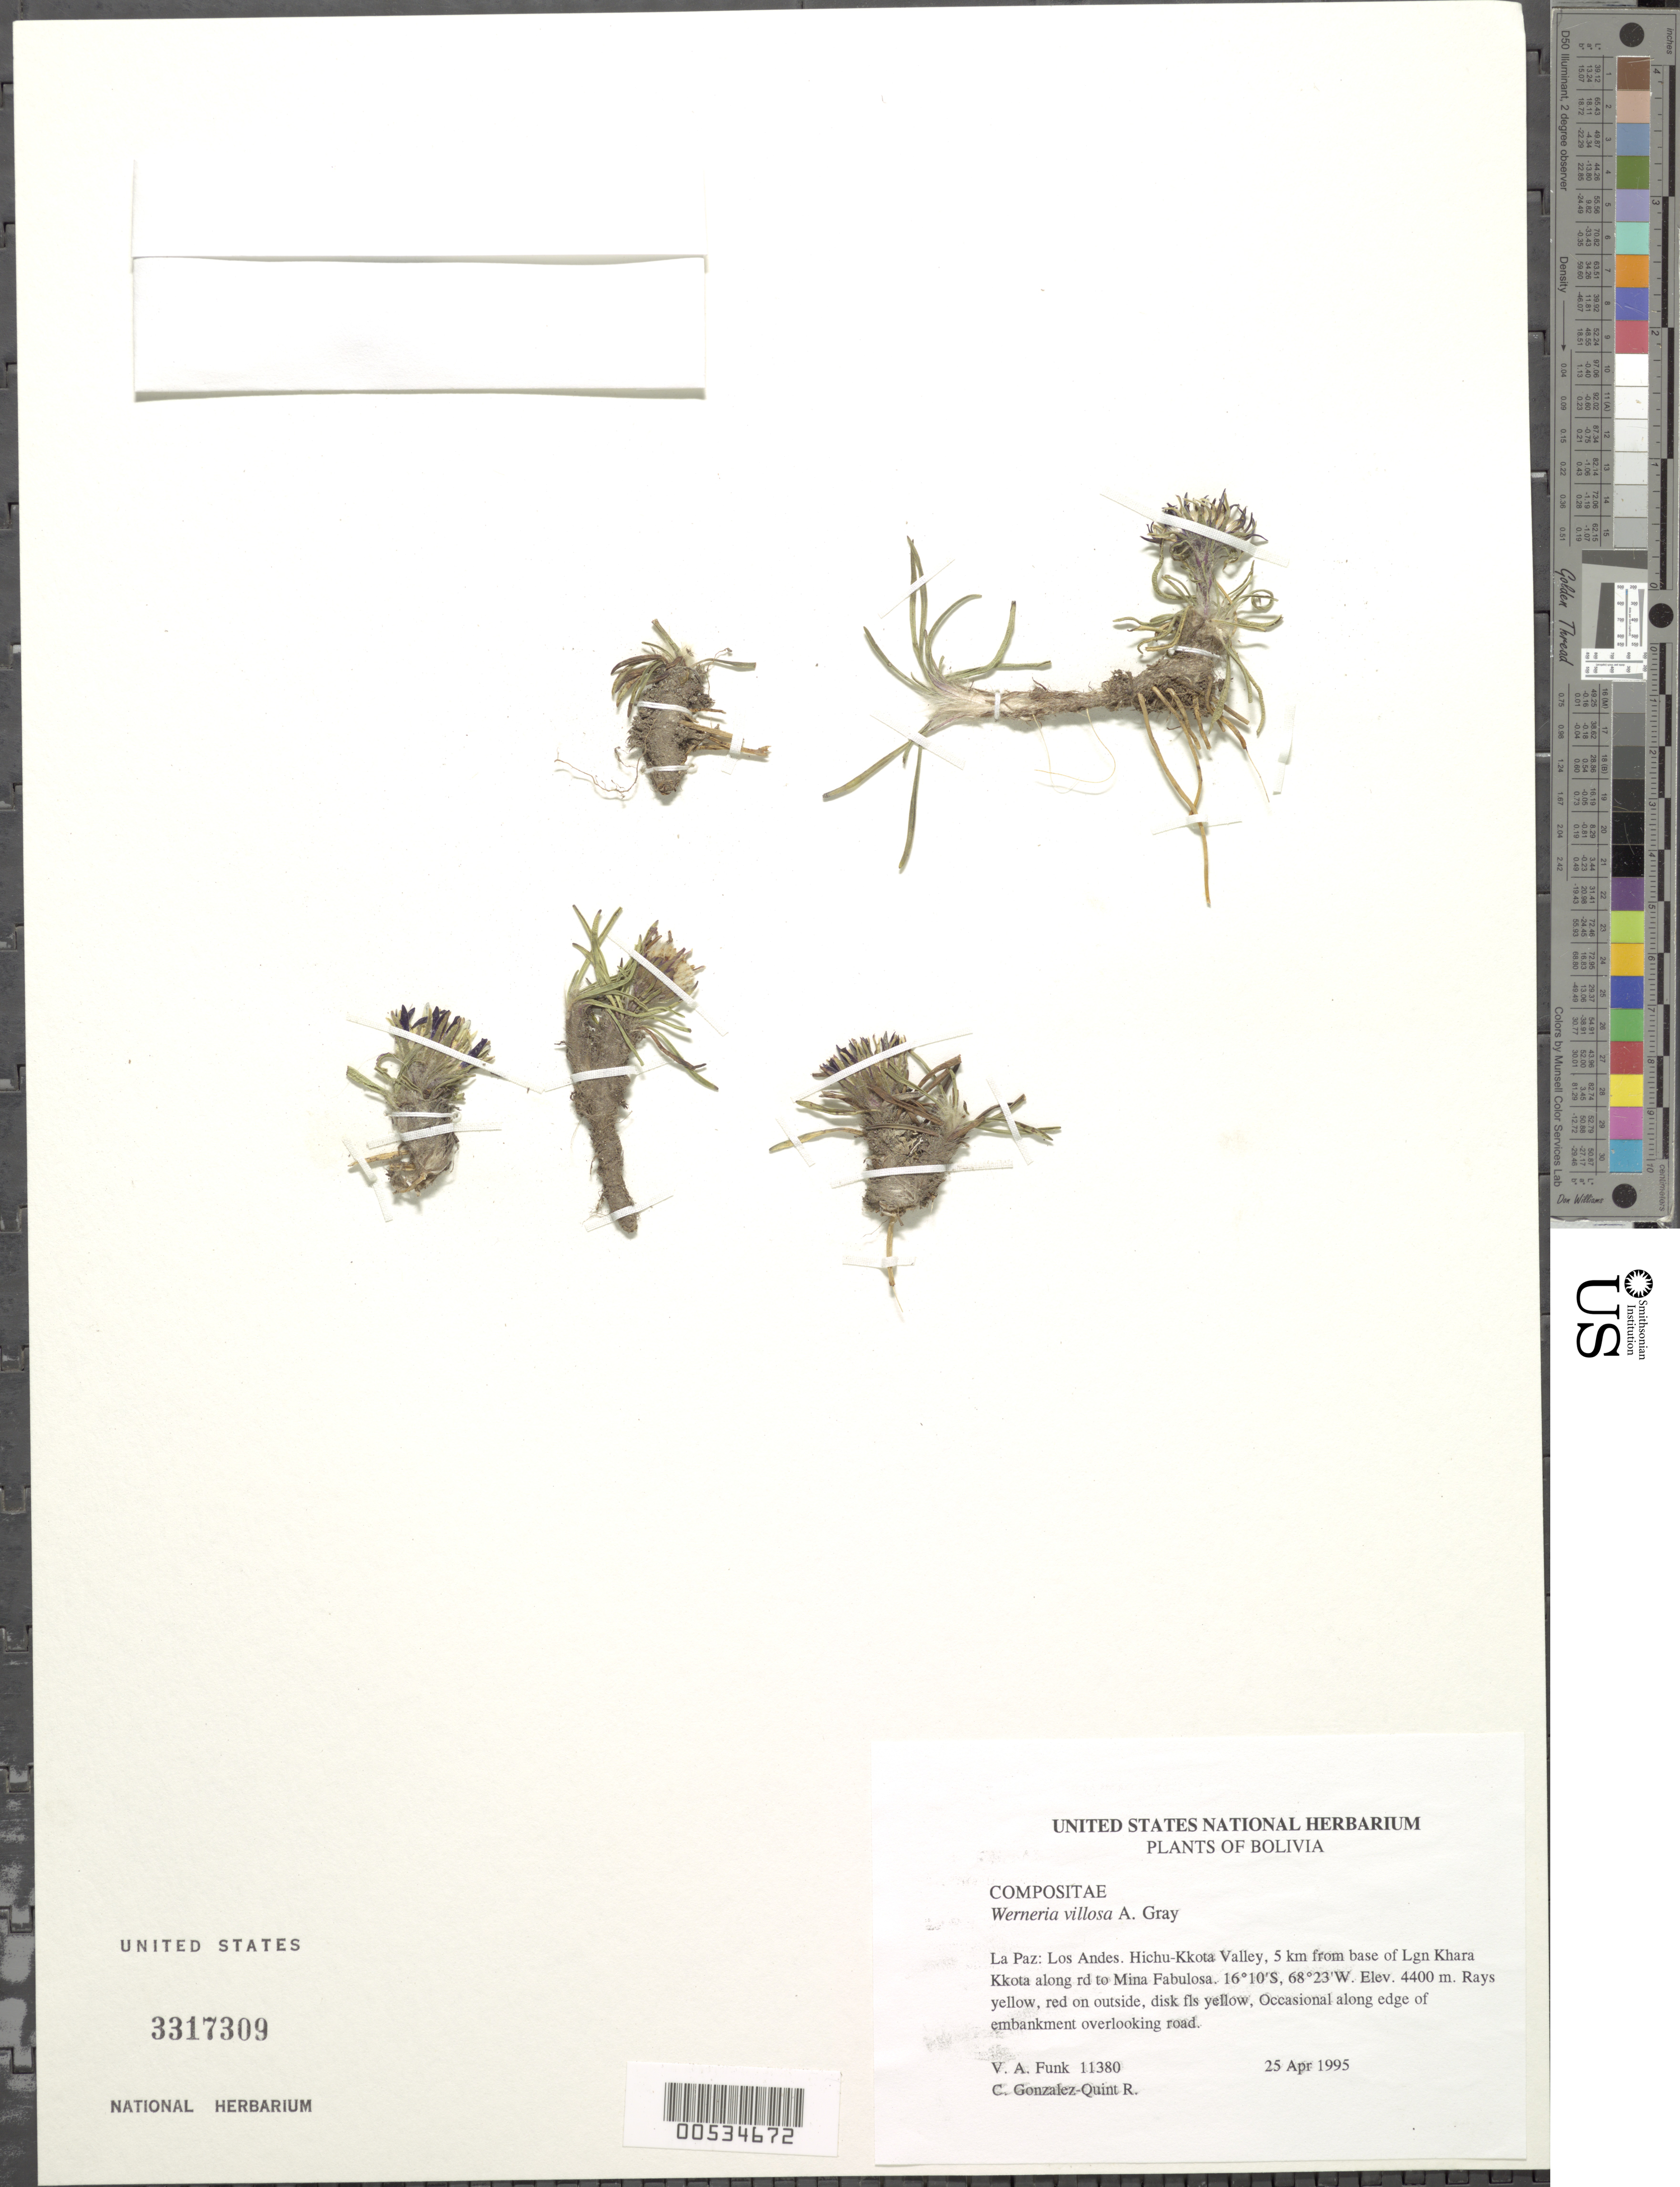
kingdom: Plantae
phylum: Tracheophyta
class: Magnoliopsida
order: Asterales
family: Asteraceae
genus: Werneria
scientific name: Werneria villosa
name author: A. Gray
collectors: V. Funk & C. González-Quint R.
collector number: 11380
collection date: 1995-04-25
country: Bolivia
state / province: La Paz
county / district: Los Andes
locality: Hichu-Kkota Valley, 5 km from base of Lgn Khara Kkota along rd to Mina Fabulosa.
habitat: Edge of embankment overlooking road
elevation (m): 4400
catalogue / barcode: US 3317309